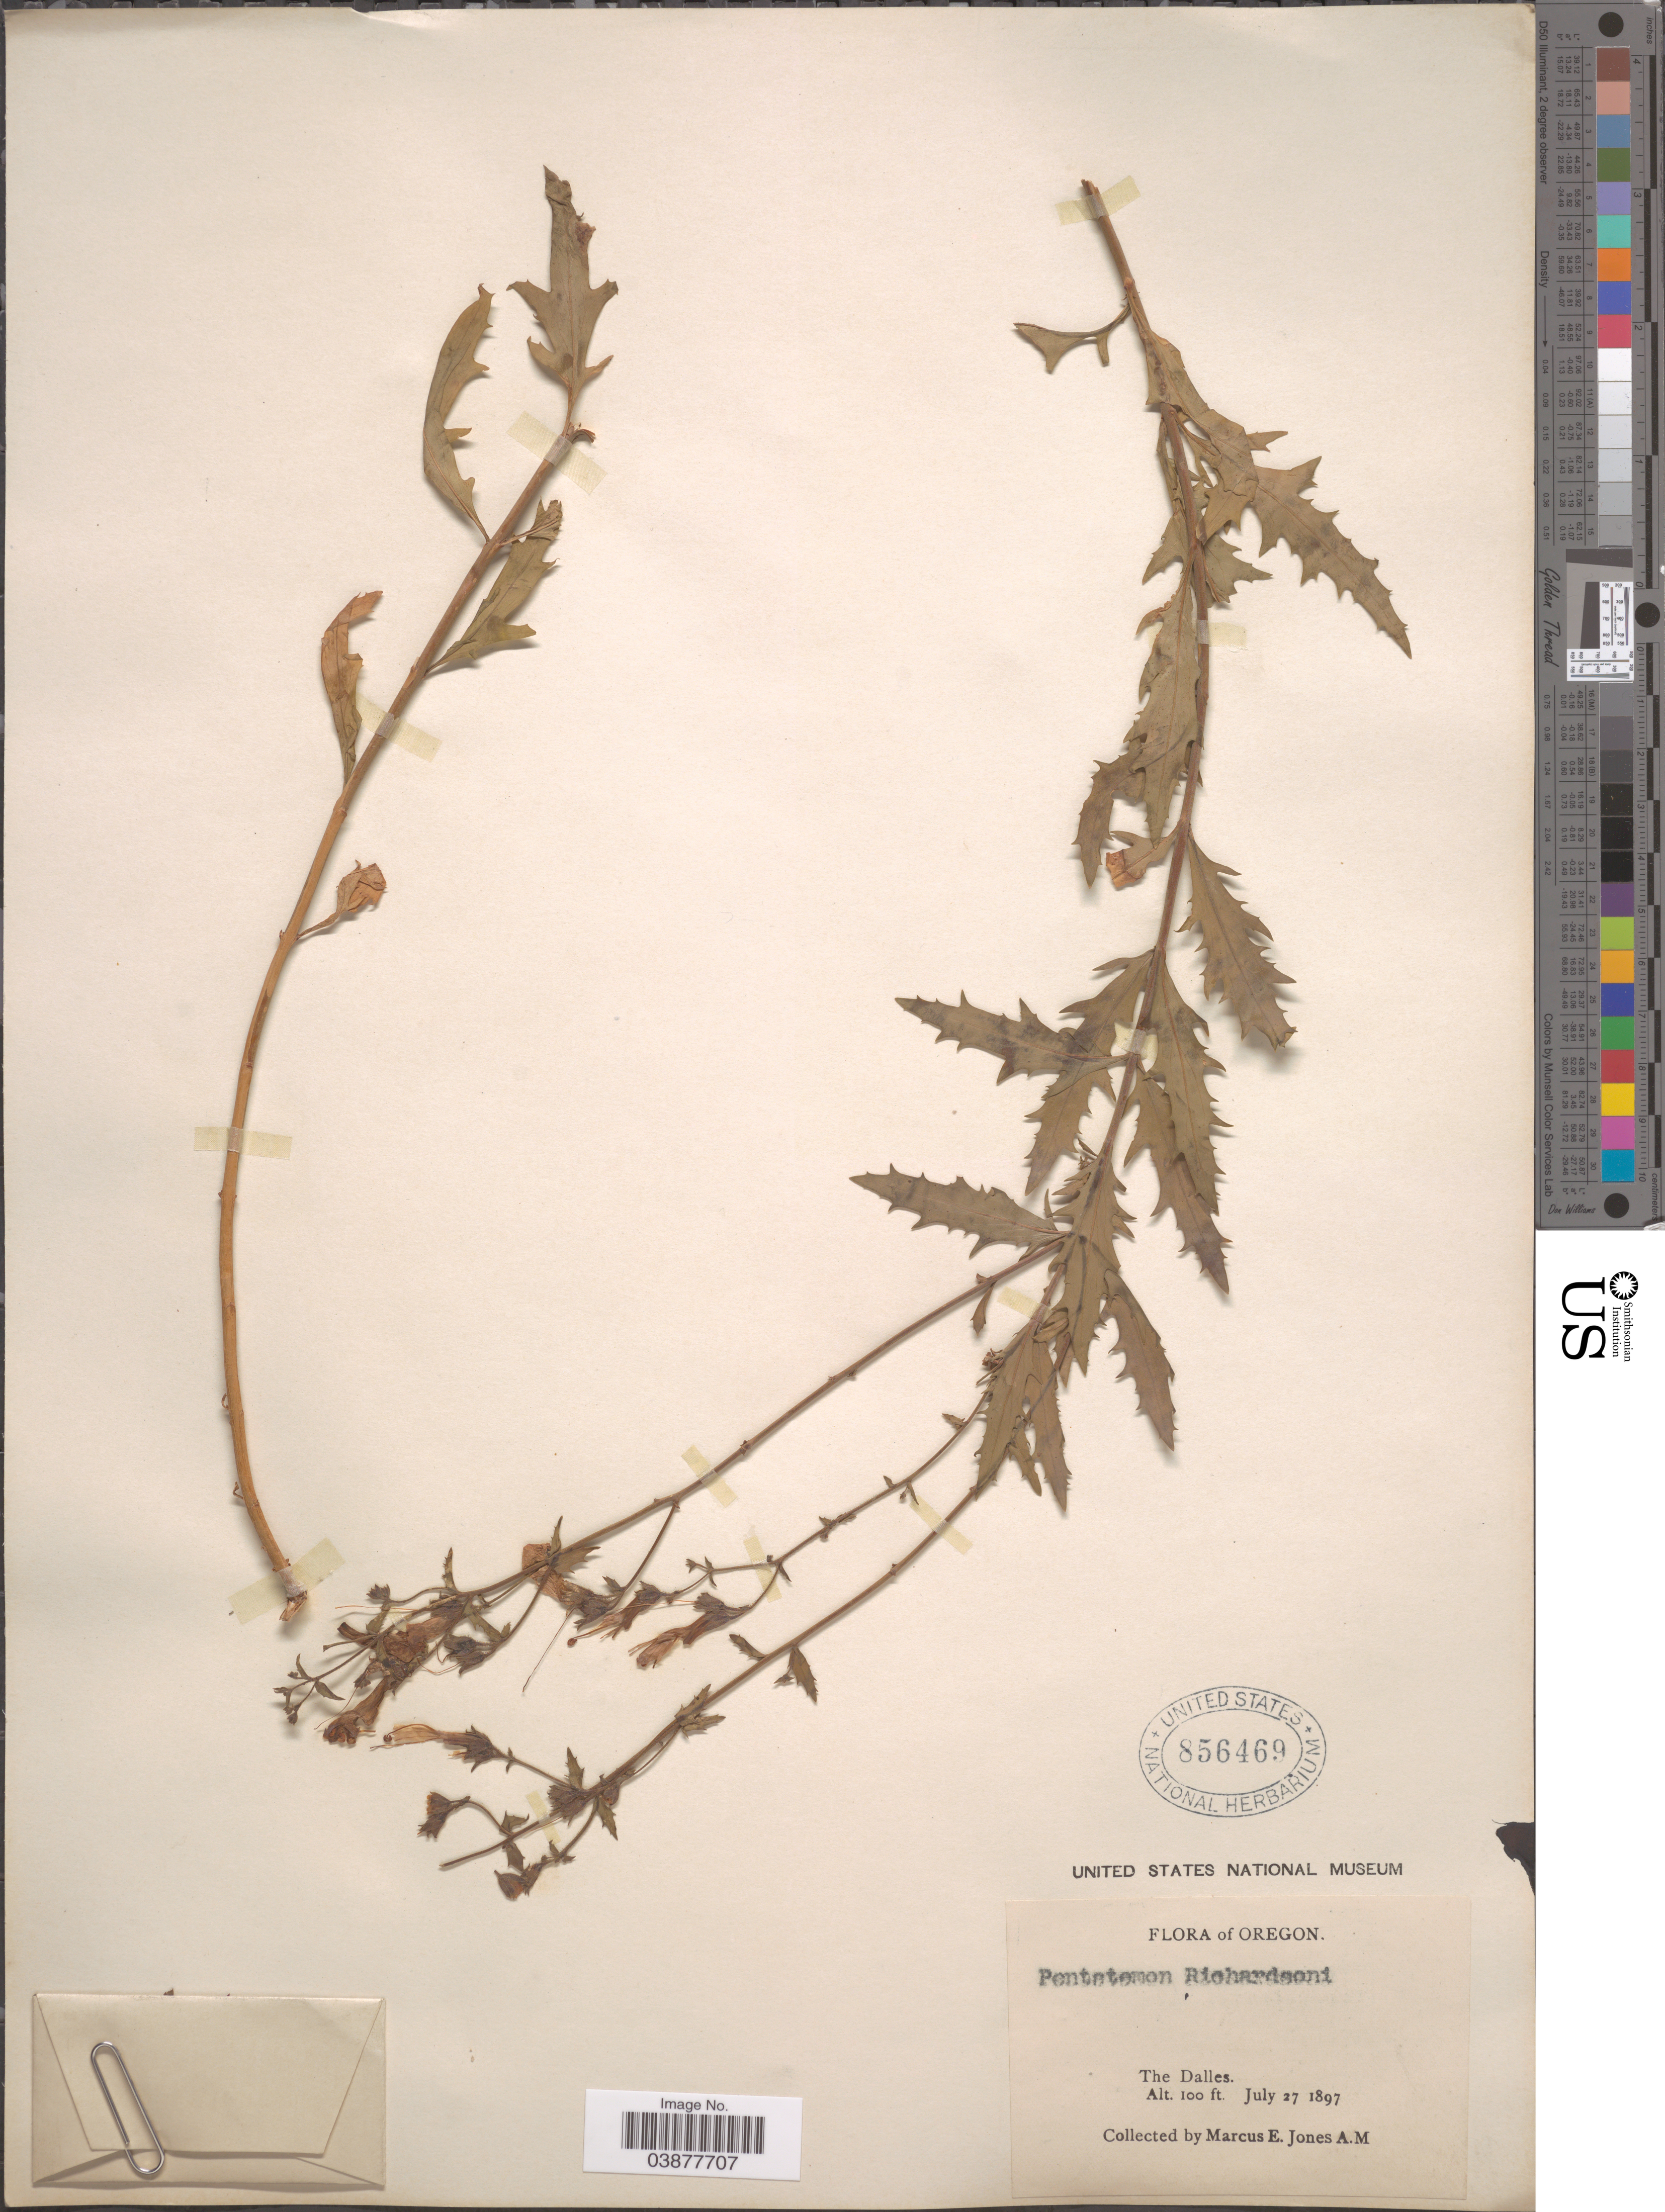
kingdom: Plantae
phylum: Tracheophyta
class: Magnoliopsida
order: Lamiales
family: Plantaginaceae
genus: Penstemon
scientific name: Penstemon richardsonii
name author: Douglas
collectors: M. E. Jones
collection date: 1897-07-27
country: United States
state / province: Oregon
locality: The Dalles.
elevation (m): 30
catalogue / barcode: US 856469